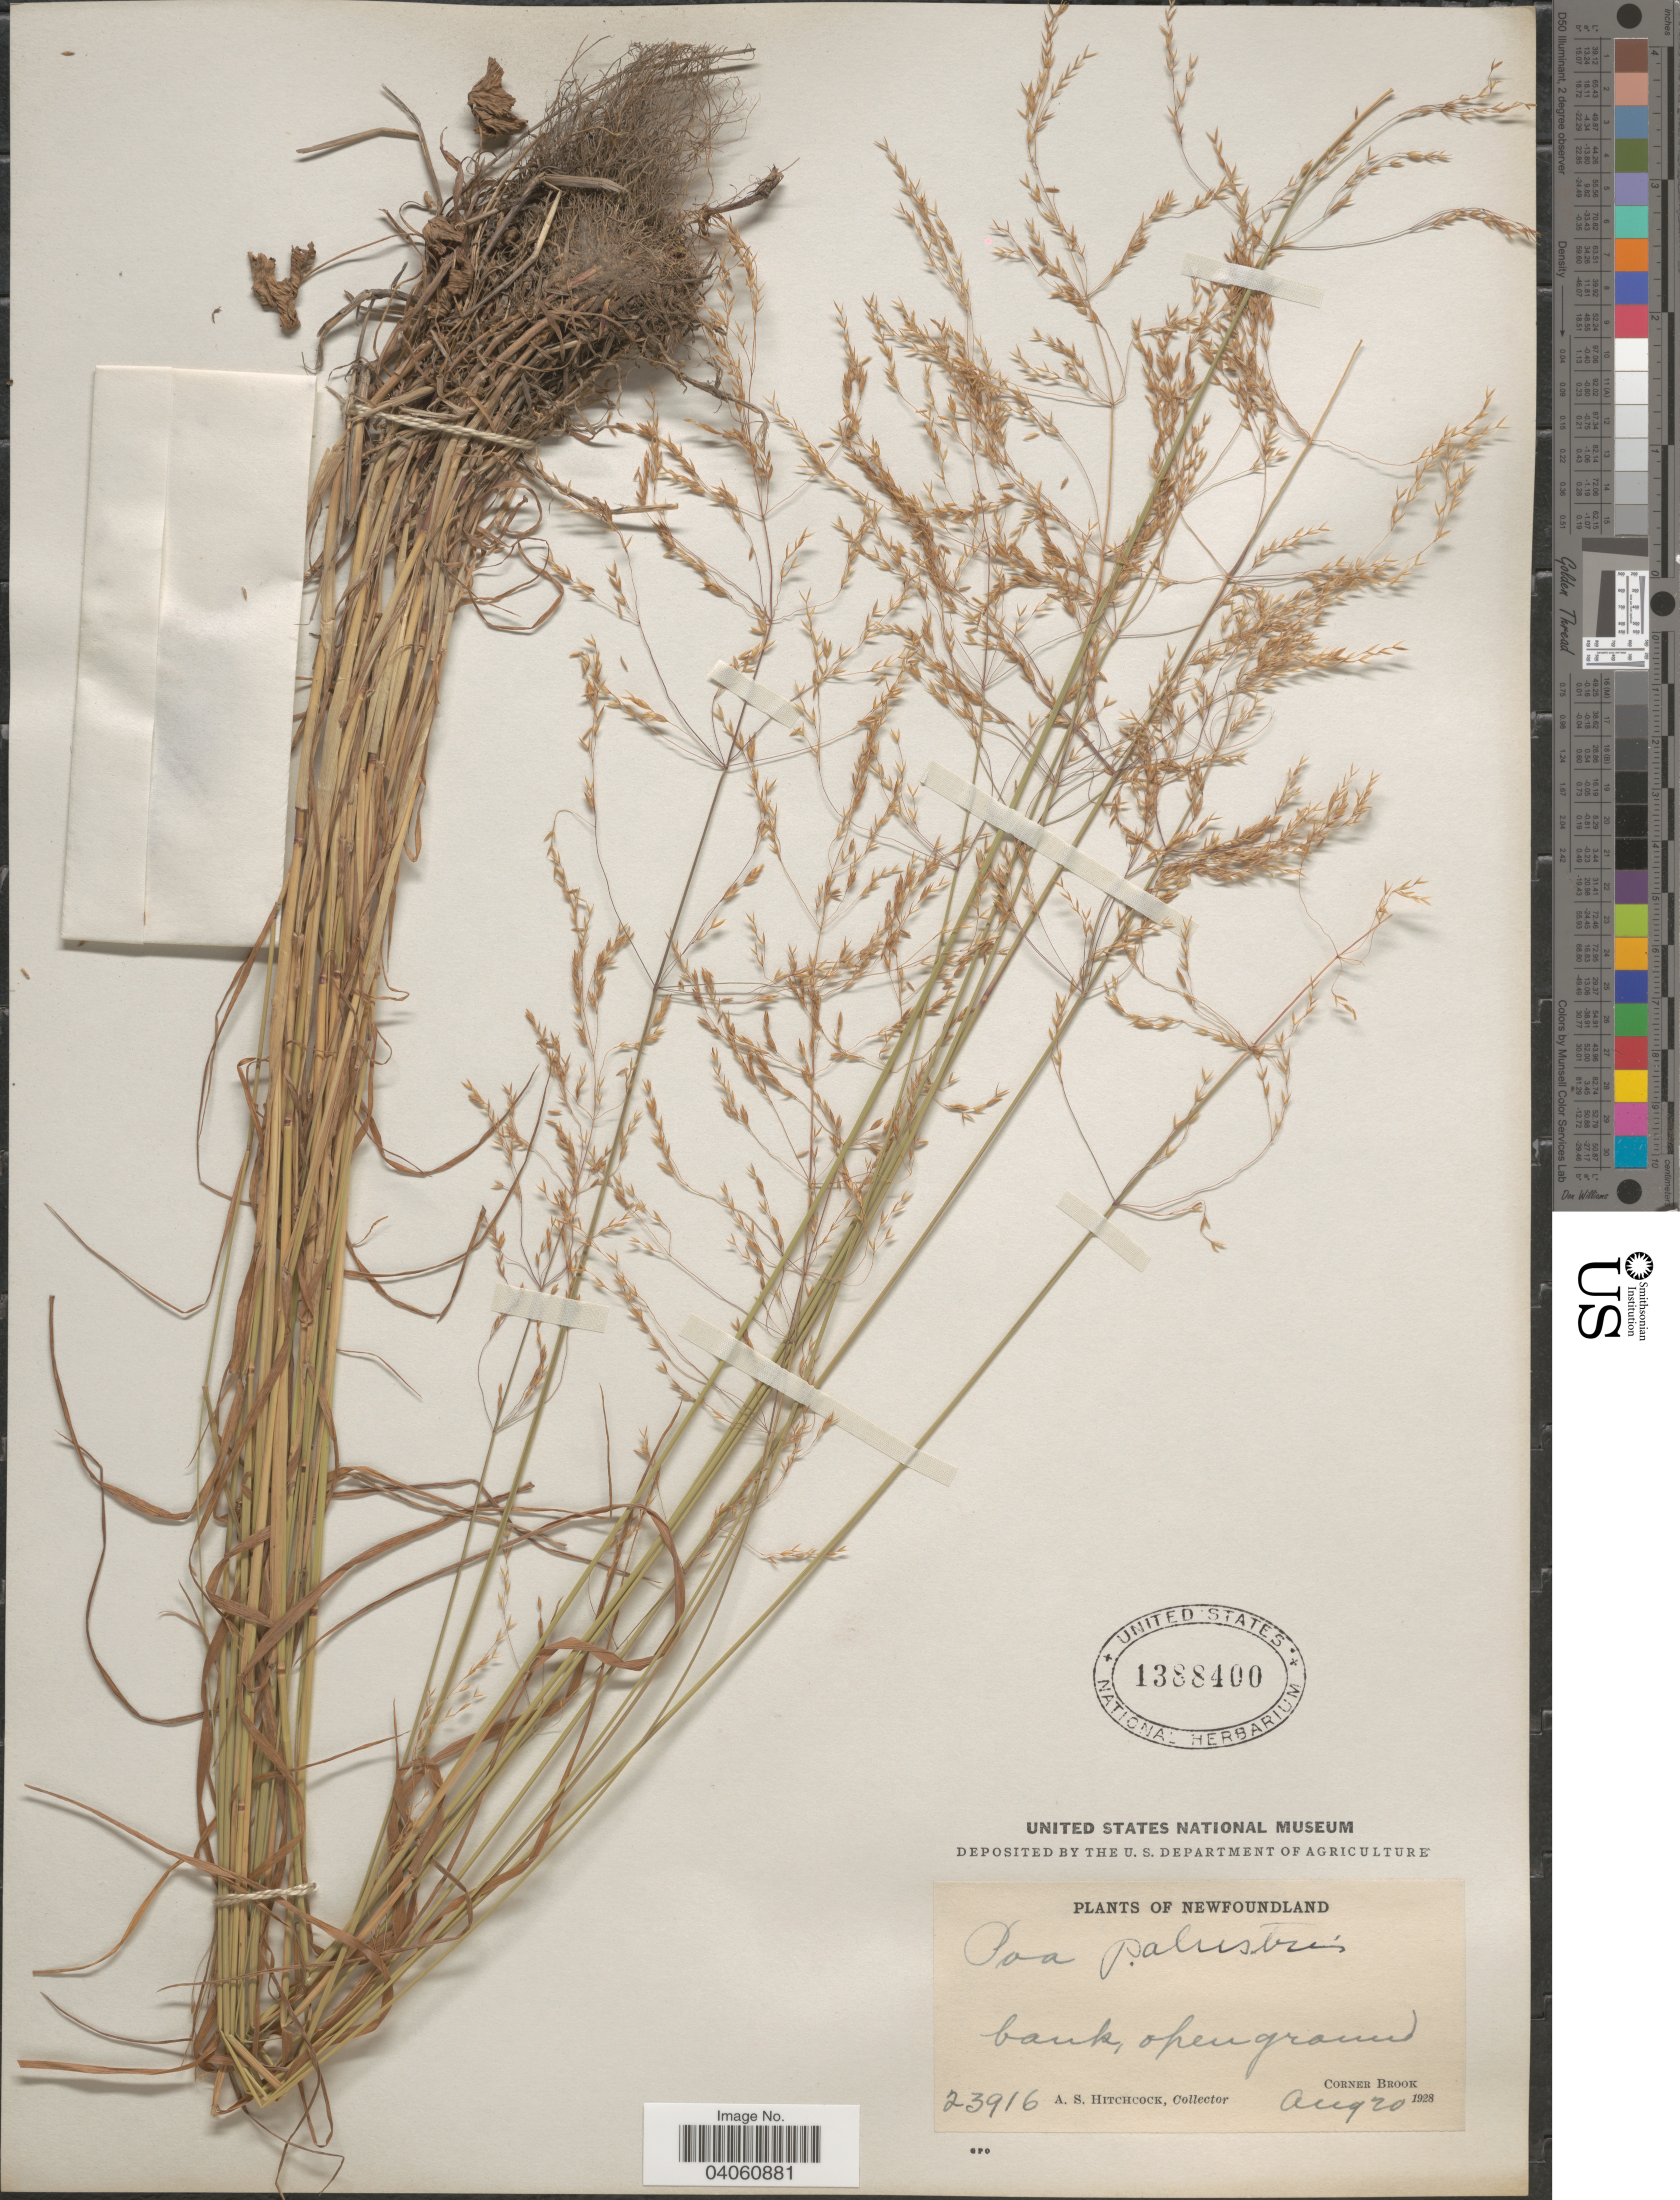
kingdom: Plantae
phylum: Tracheophyta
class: Liliopsida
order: Poales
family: Poaceae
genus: Poa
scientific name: Poa palustris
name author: L.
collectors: A. S. Hitchcock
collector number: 23916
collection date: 1928-08-20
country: Canada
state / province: Newfoundland and Labrador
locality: Corner Brook.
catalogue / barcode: US 1388400